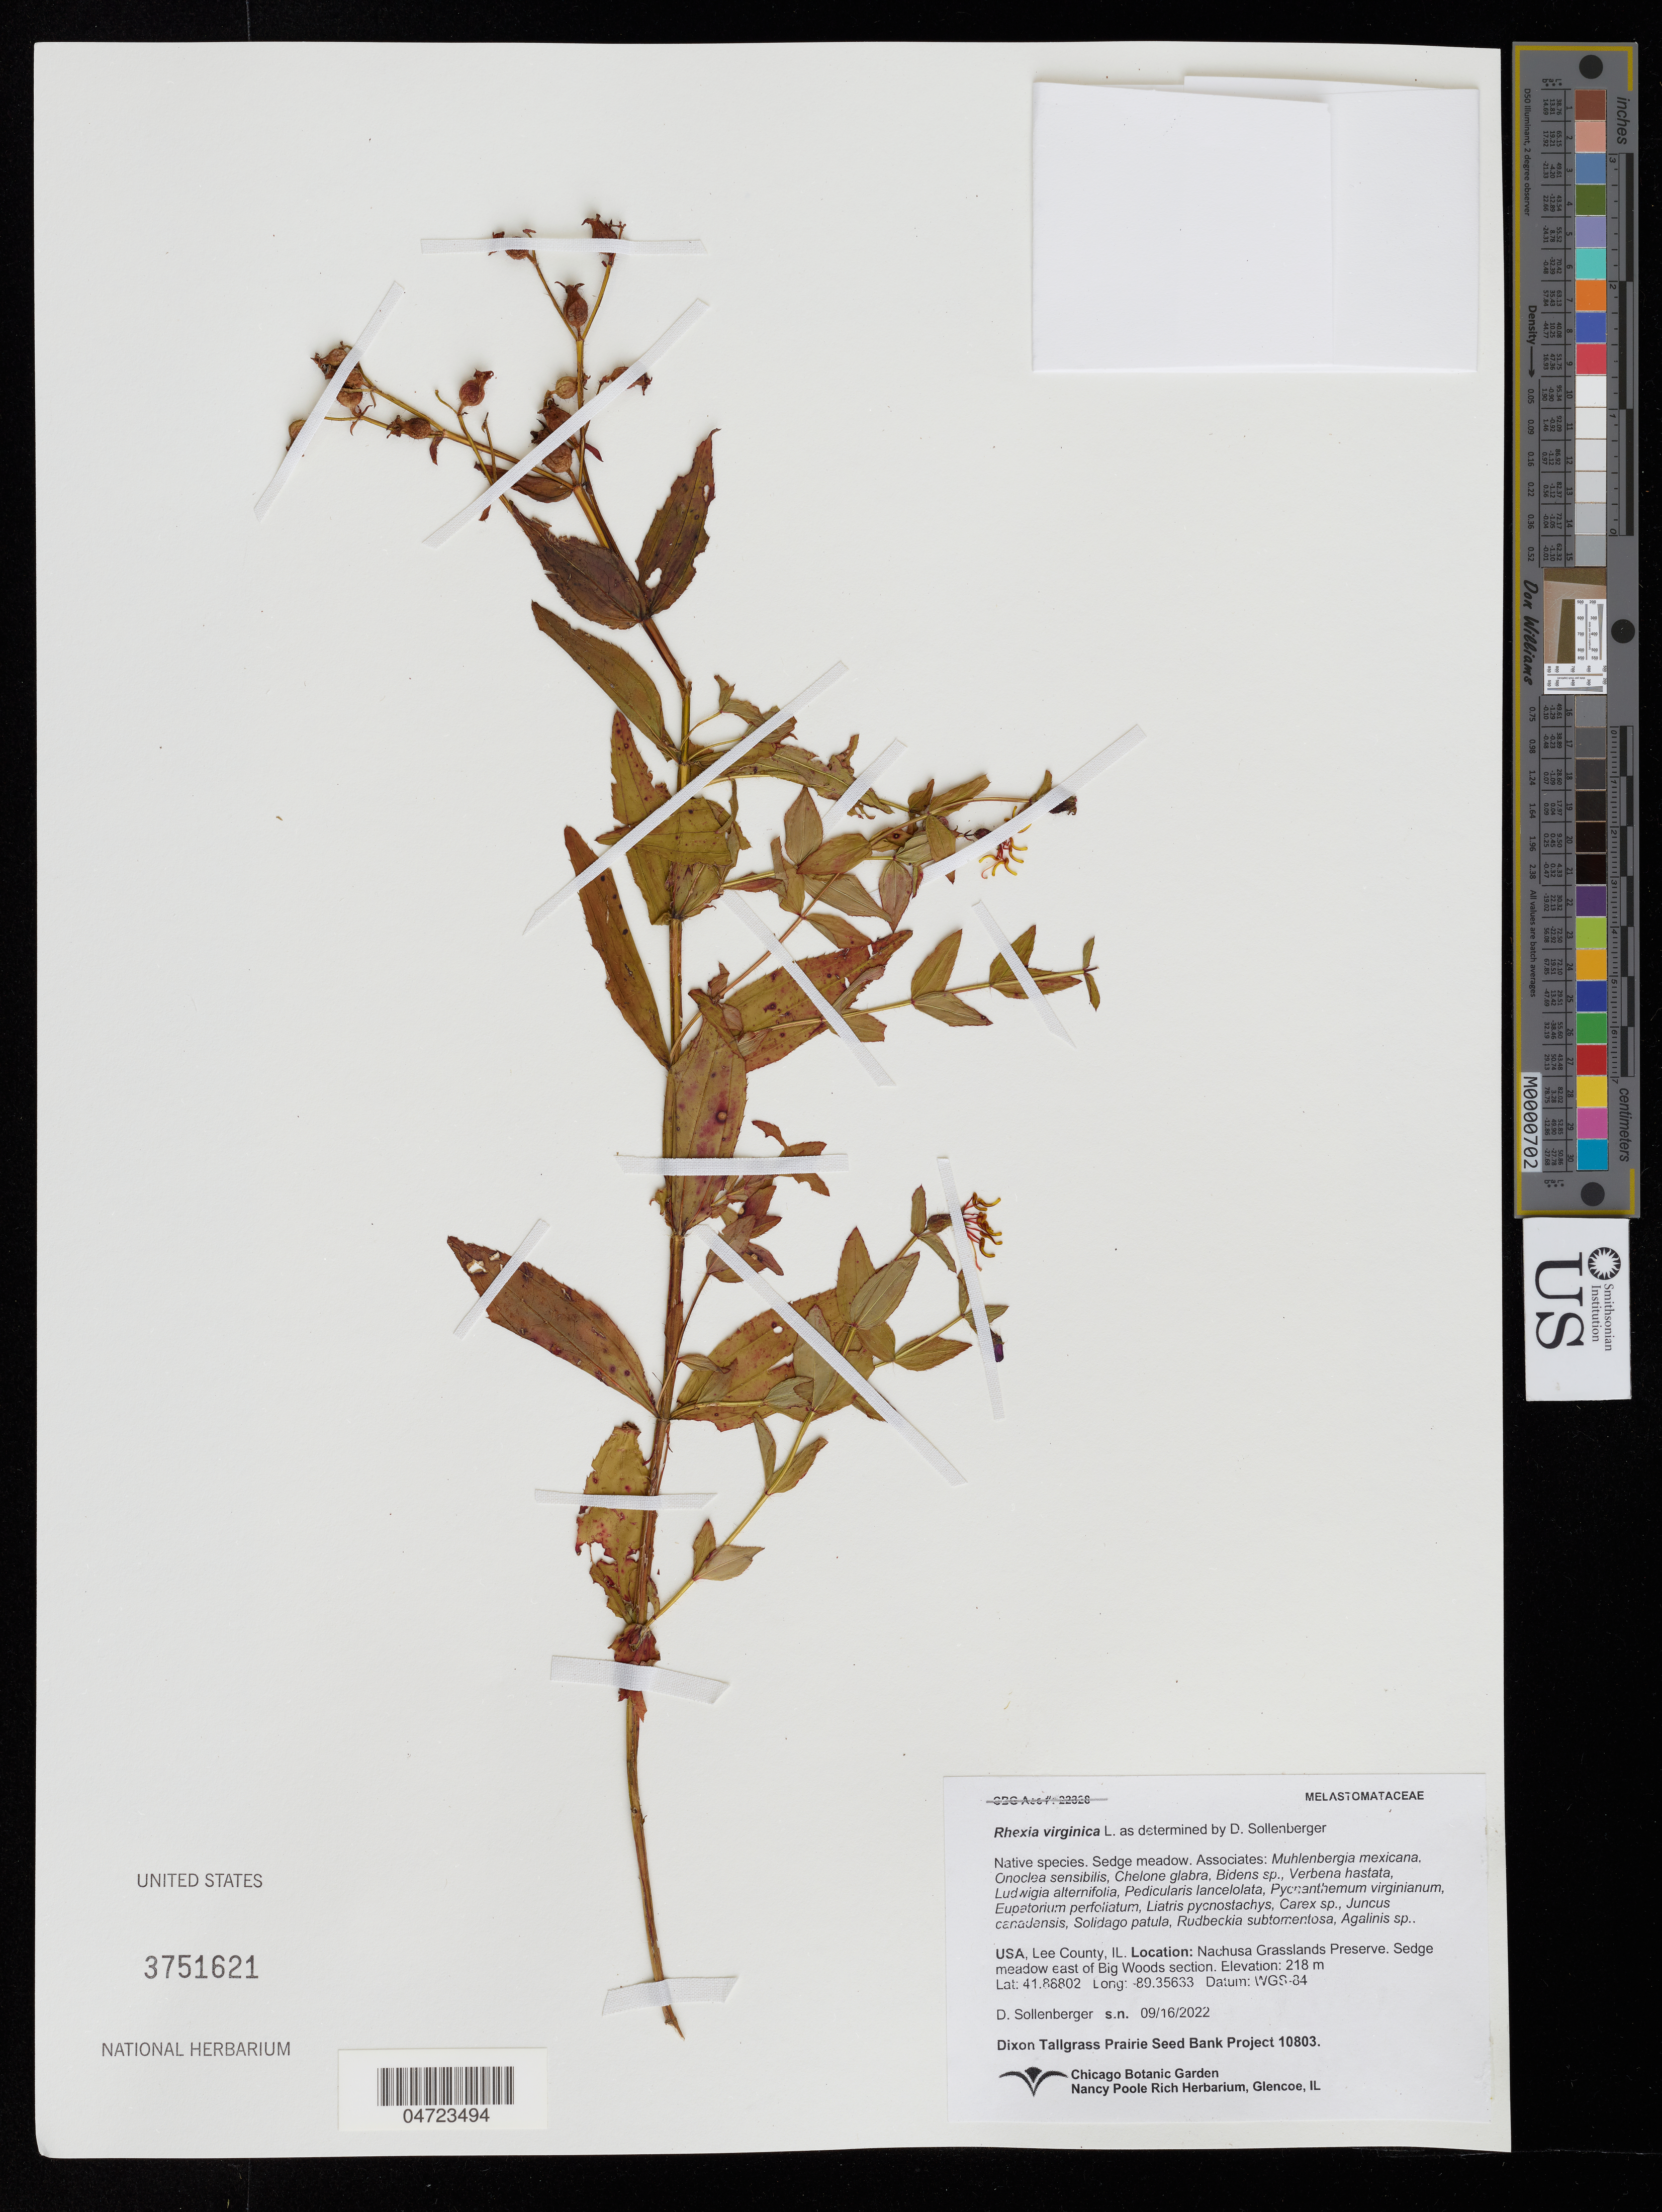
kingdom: Plantae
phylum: Tracheophyta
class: Magnoliopsida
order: Myrtales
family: Melastomataceae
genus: Rhexia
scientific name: Rhexia virginica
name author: L.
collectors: D. Sollenberger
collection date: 2022-09-16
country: United States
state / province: Illinois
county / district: Lee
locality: Lee County. Nachusa Grasslands Preserve. Sedge meadow east of Big Woods section.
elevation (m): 218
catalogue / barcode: US 3751621